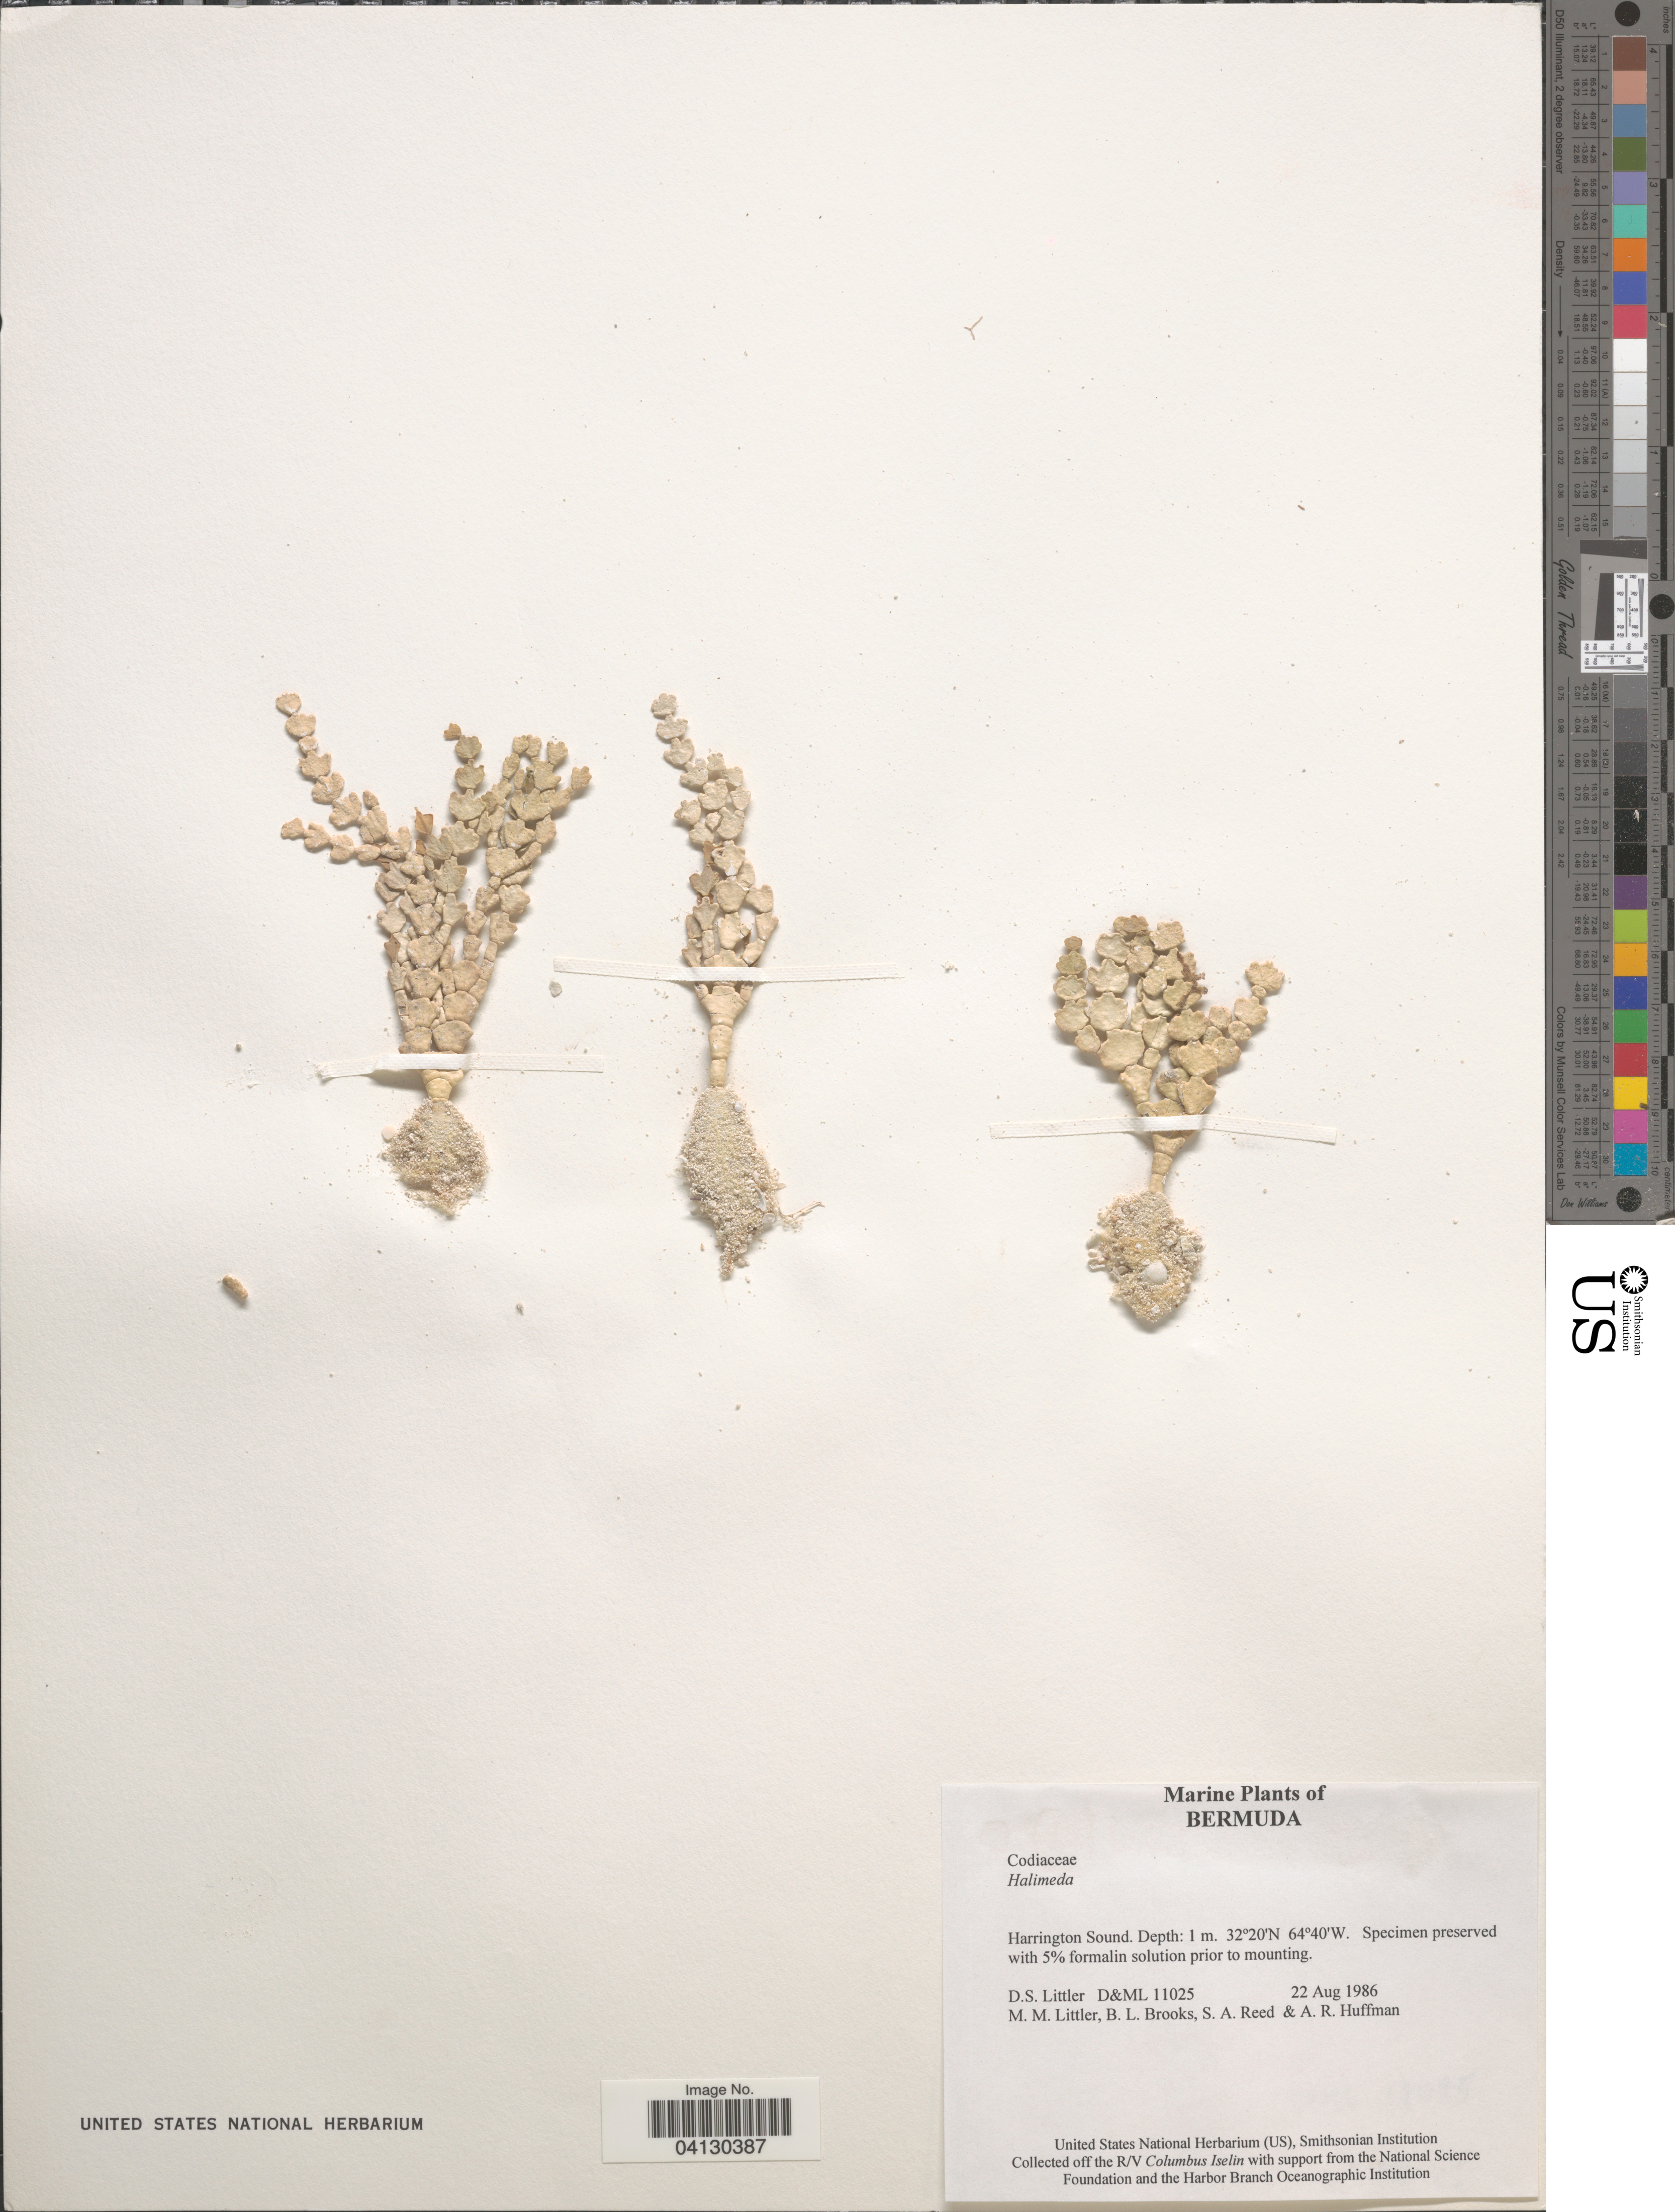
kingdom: Plantae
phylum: Chlorophyta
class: Ulvophyceae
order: Bryopsidales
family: Halimedaceae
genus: Halimeda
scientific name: Halimeda sp.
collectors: D. S. Littler, B. Brooks, S. Reed & A. Huffman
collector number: D&ML11025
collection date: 1986-08-22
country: Bermuda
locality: Harrington Sound.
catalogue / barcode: US 328992